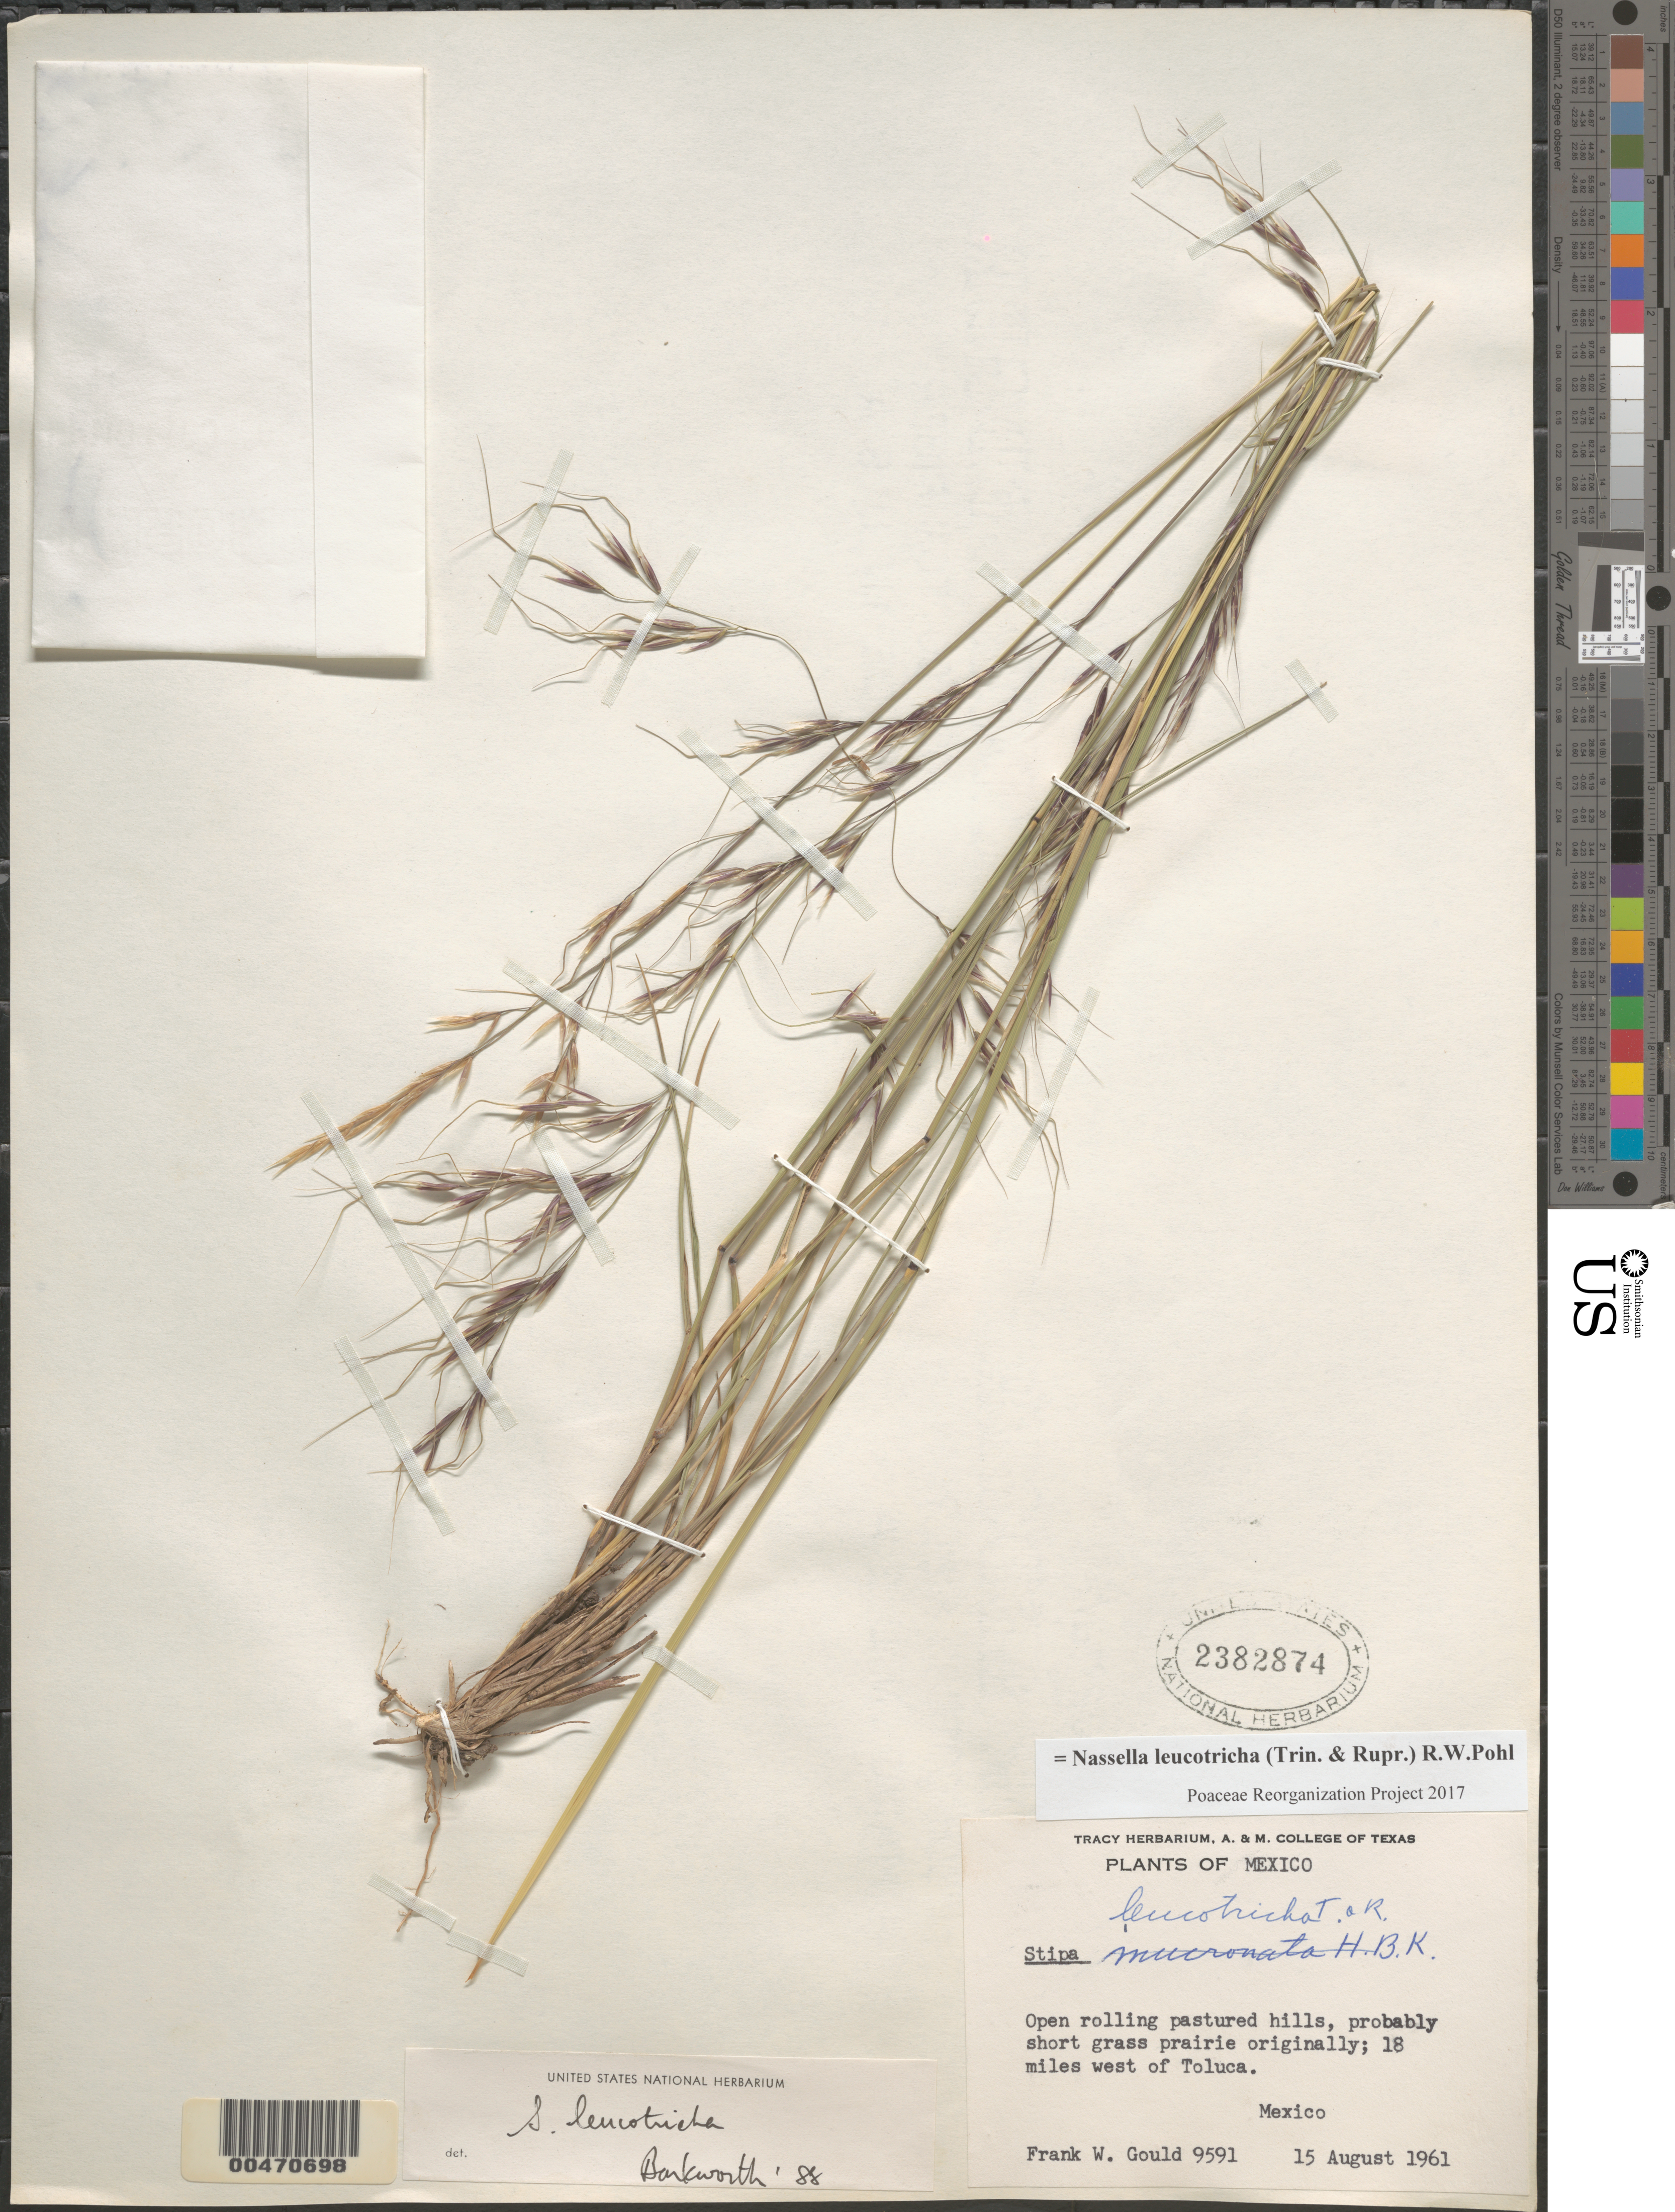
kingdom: Plantae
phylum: Tracheophyta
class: Liliopsida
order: Poales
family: Poaceae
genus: Nassella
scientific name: Nassella leucotricha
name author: (Trin. & Rupr.) R.W. Pohl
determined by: Poaceae Reorganization Project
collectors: F. W. Gould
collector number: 9591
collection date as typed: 15 Aug 1961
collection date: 1961-08-15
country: Mexico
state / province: México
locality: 18 mi W of Toluca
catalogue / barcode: US 2382874